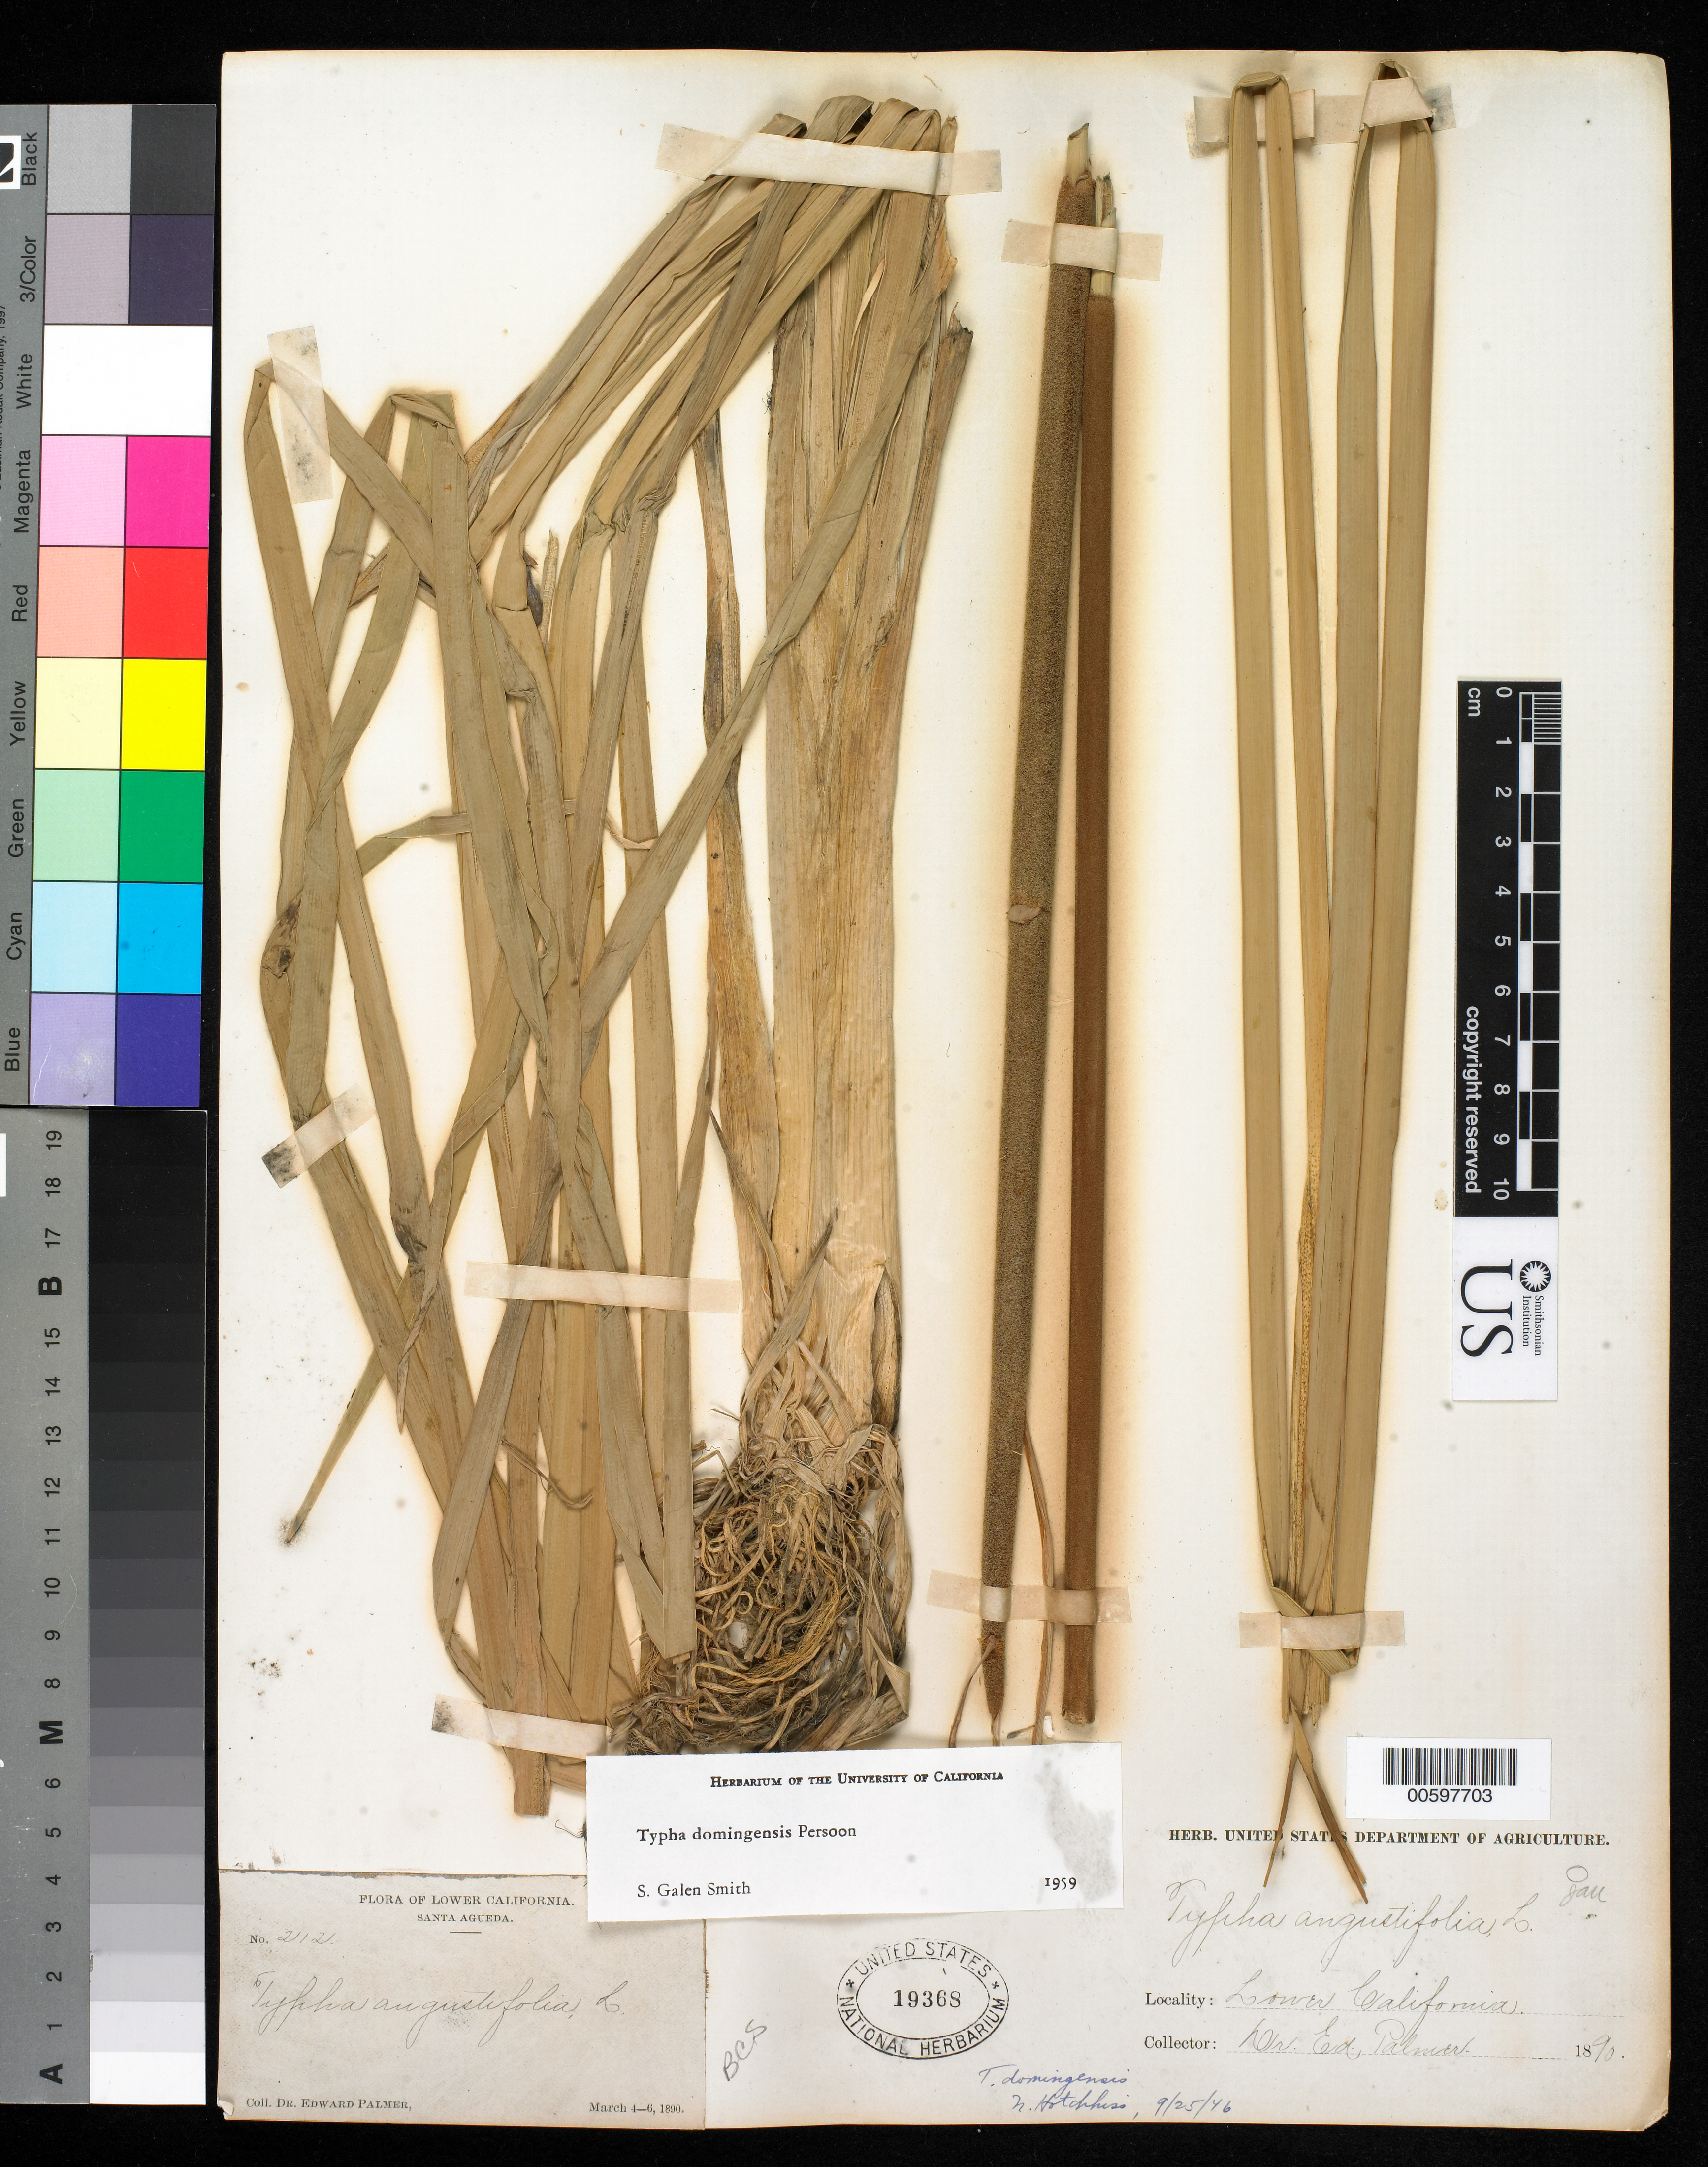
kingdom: Plantae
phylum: Tracheophyta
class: Liliopsida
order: Poales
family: Typhaceae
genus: Typha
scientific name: Typha domingensis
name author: Pers.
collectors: E. Palmer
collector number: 2112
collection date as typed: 04 Mar 1890 to 06 Mar 1890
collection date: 1890-03-04/1890-03-06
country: Mexico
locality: Santa Agueda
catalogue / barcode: US 19368